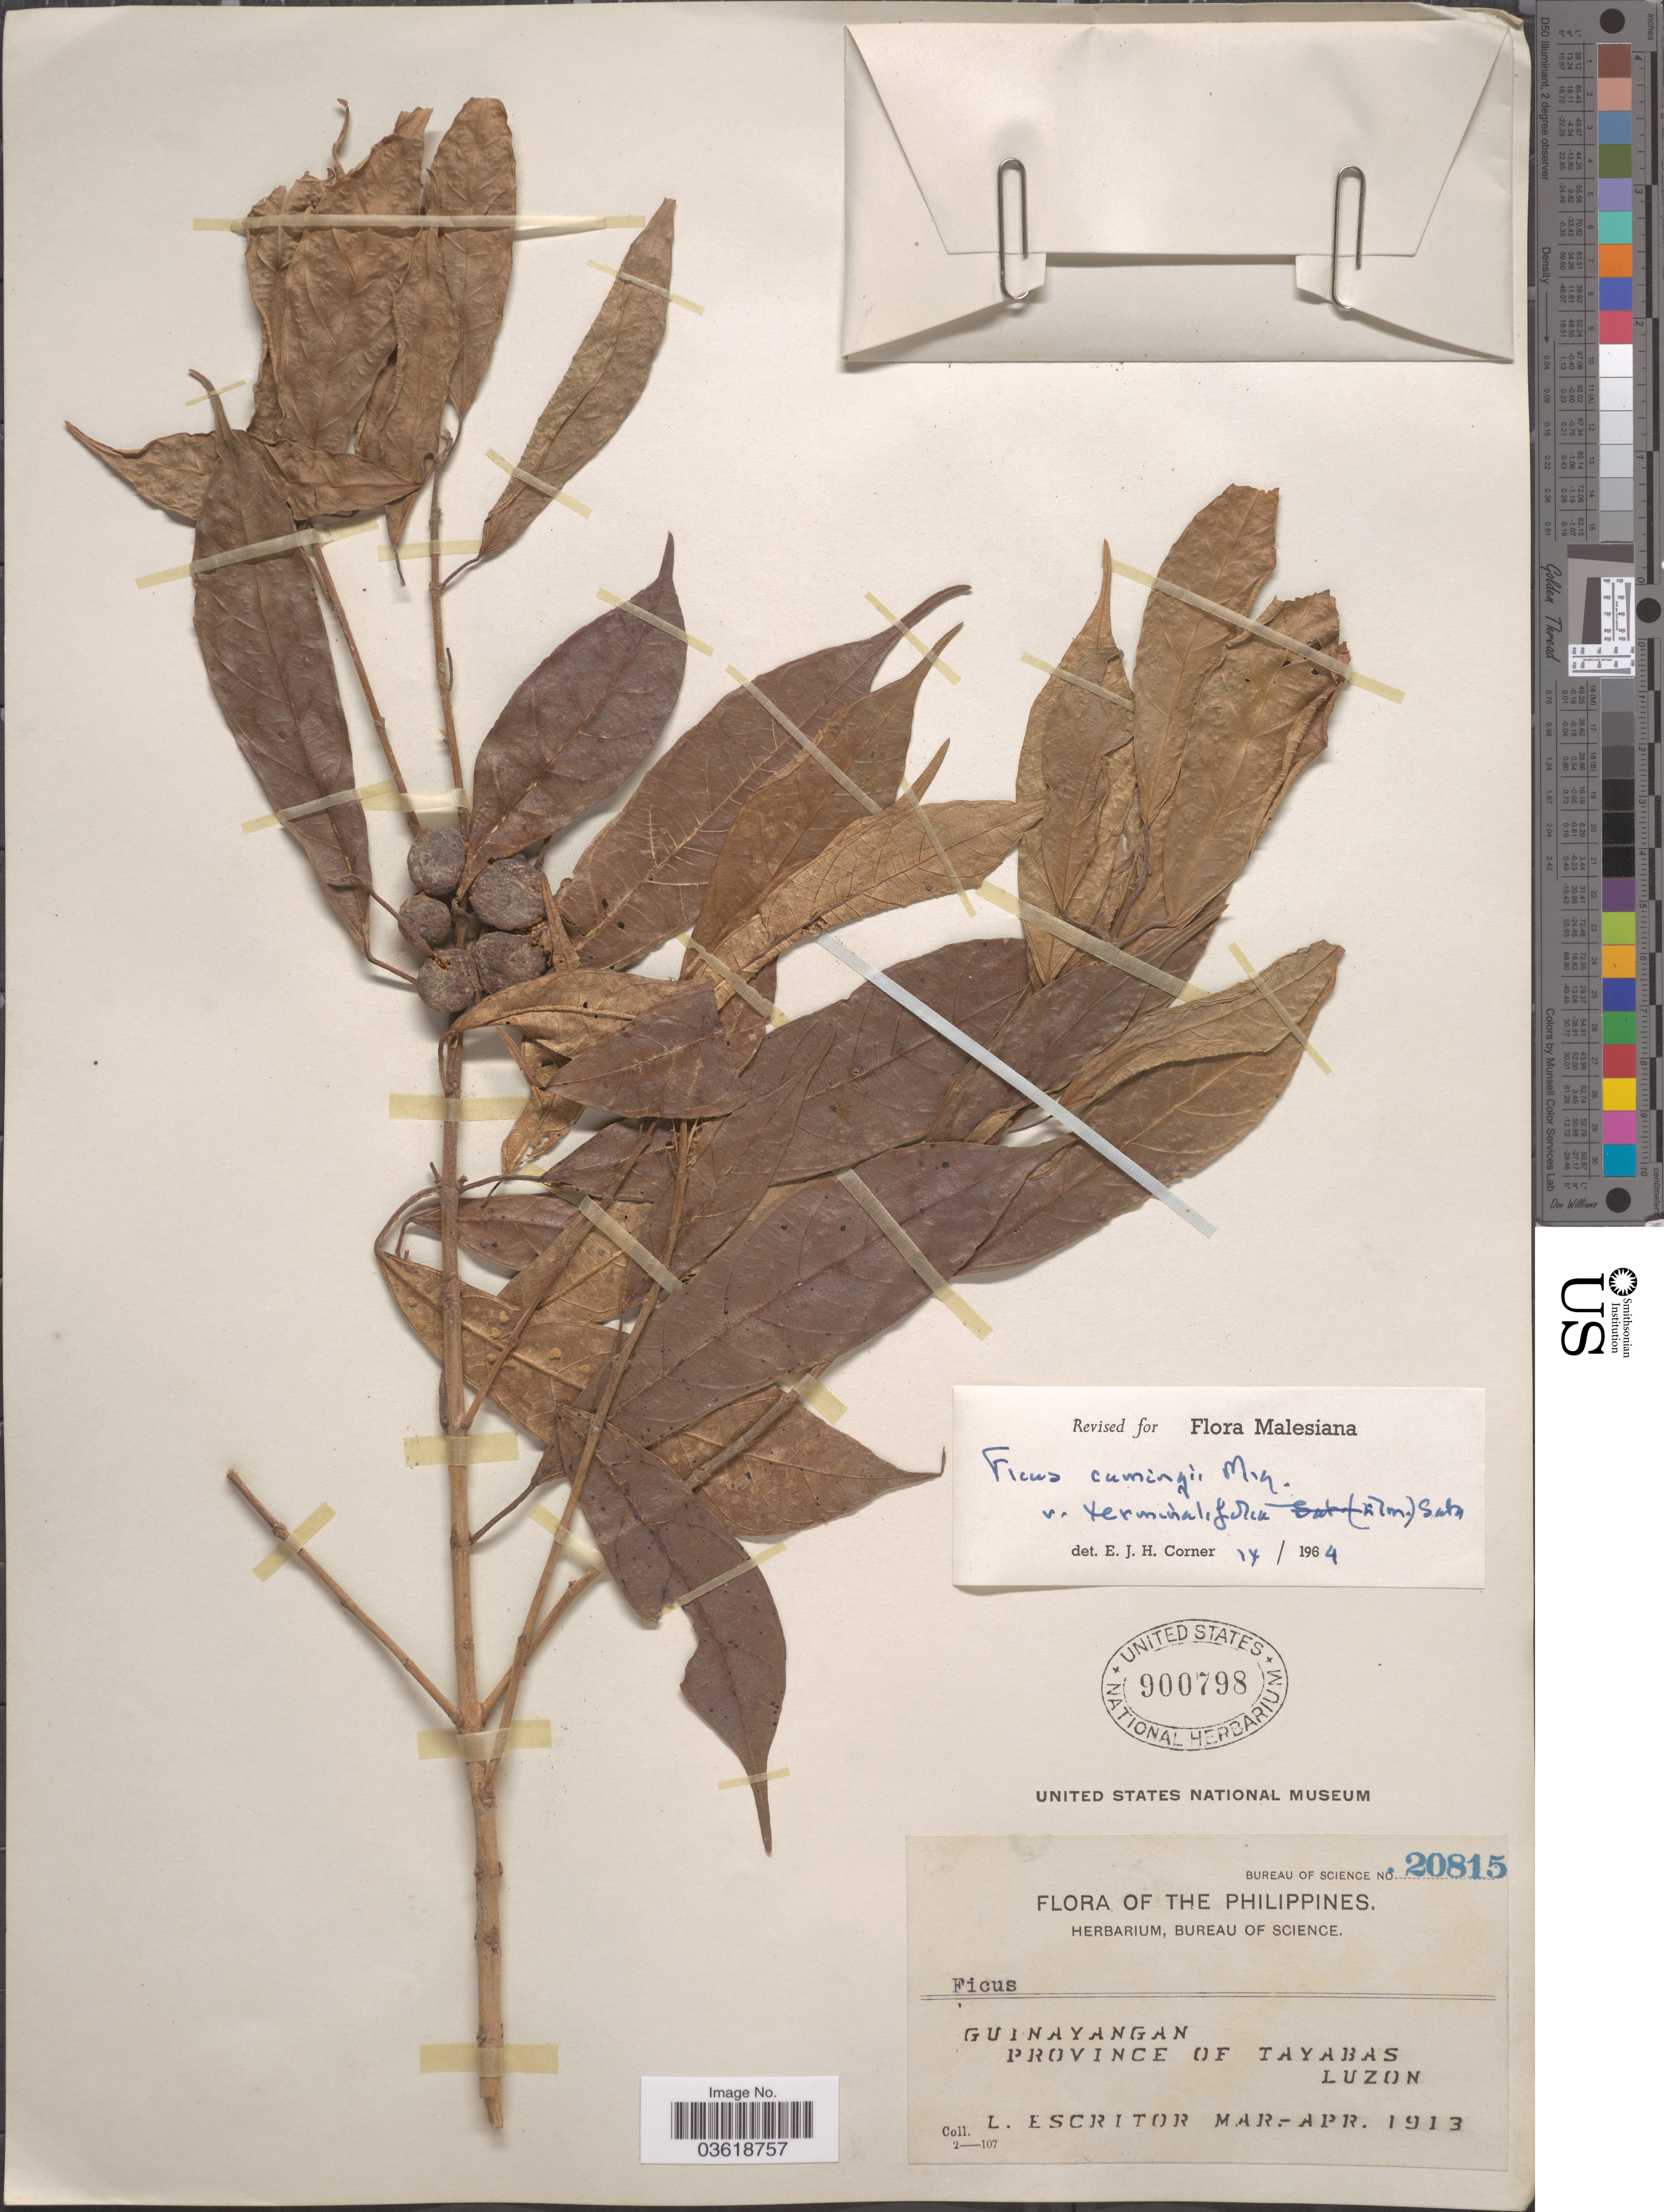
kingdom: Plantae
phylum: Tracheophyta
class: Magnoliopsida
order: Rosales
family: Moraceae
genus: Ficus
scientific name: Ficus cumingii var. terminalifolia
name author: (Elmer) Sata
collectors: L. Escritor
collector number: Bureau of Science 20815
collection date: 1913-03/1913-04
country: Philippines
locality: Guinayangan. Province of Tayabas. Luzon.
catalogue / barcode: US 900798